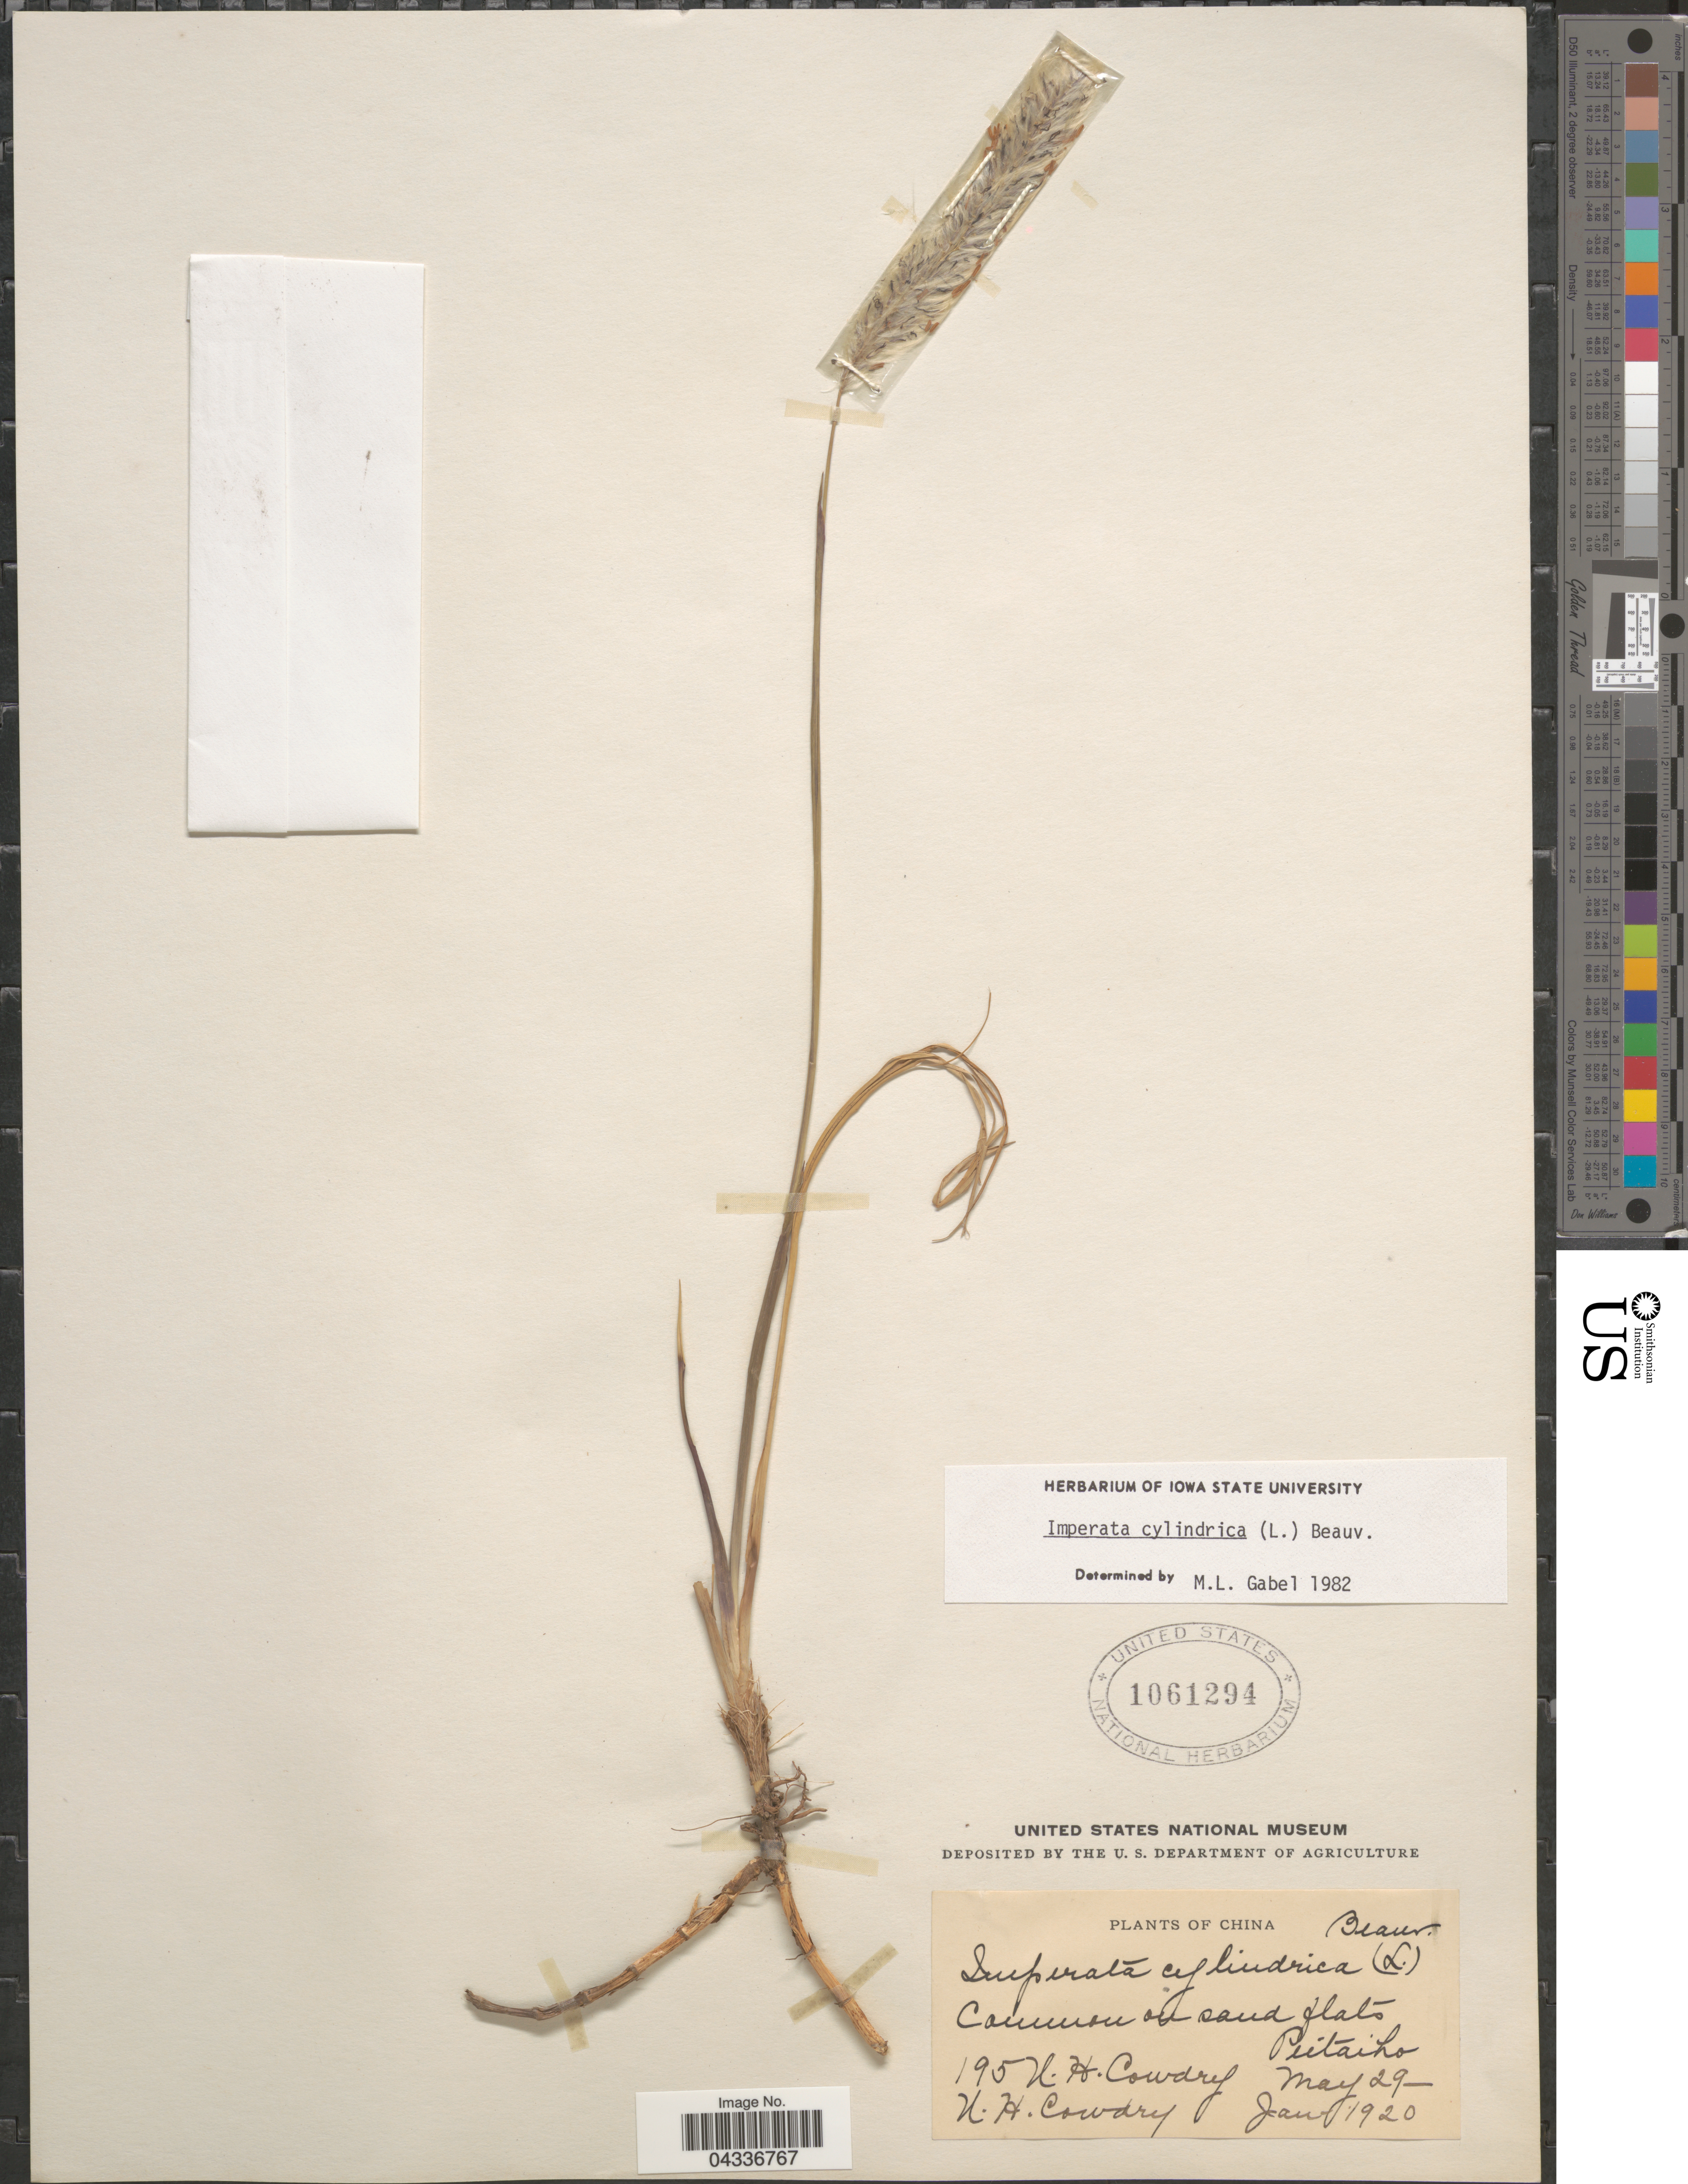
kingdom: Plantae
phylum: Tracheophyta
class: Liliopsida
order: Poales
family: Poaceae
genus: Imperata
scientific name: Imperata cylindrica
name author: (L.) P. Beauv.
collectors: N. H. Cowdry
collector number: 195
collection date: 1920-01/1920-05-29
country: China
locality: Peitaiho.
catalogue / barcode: US 1061294